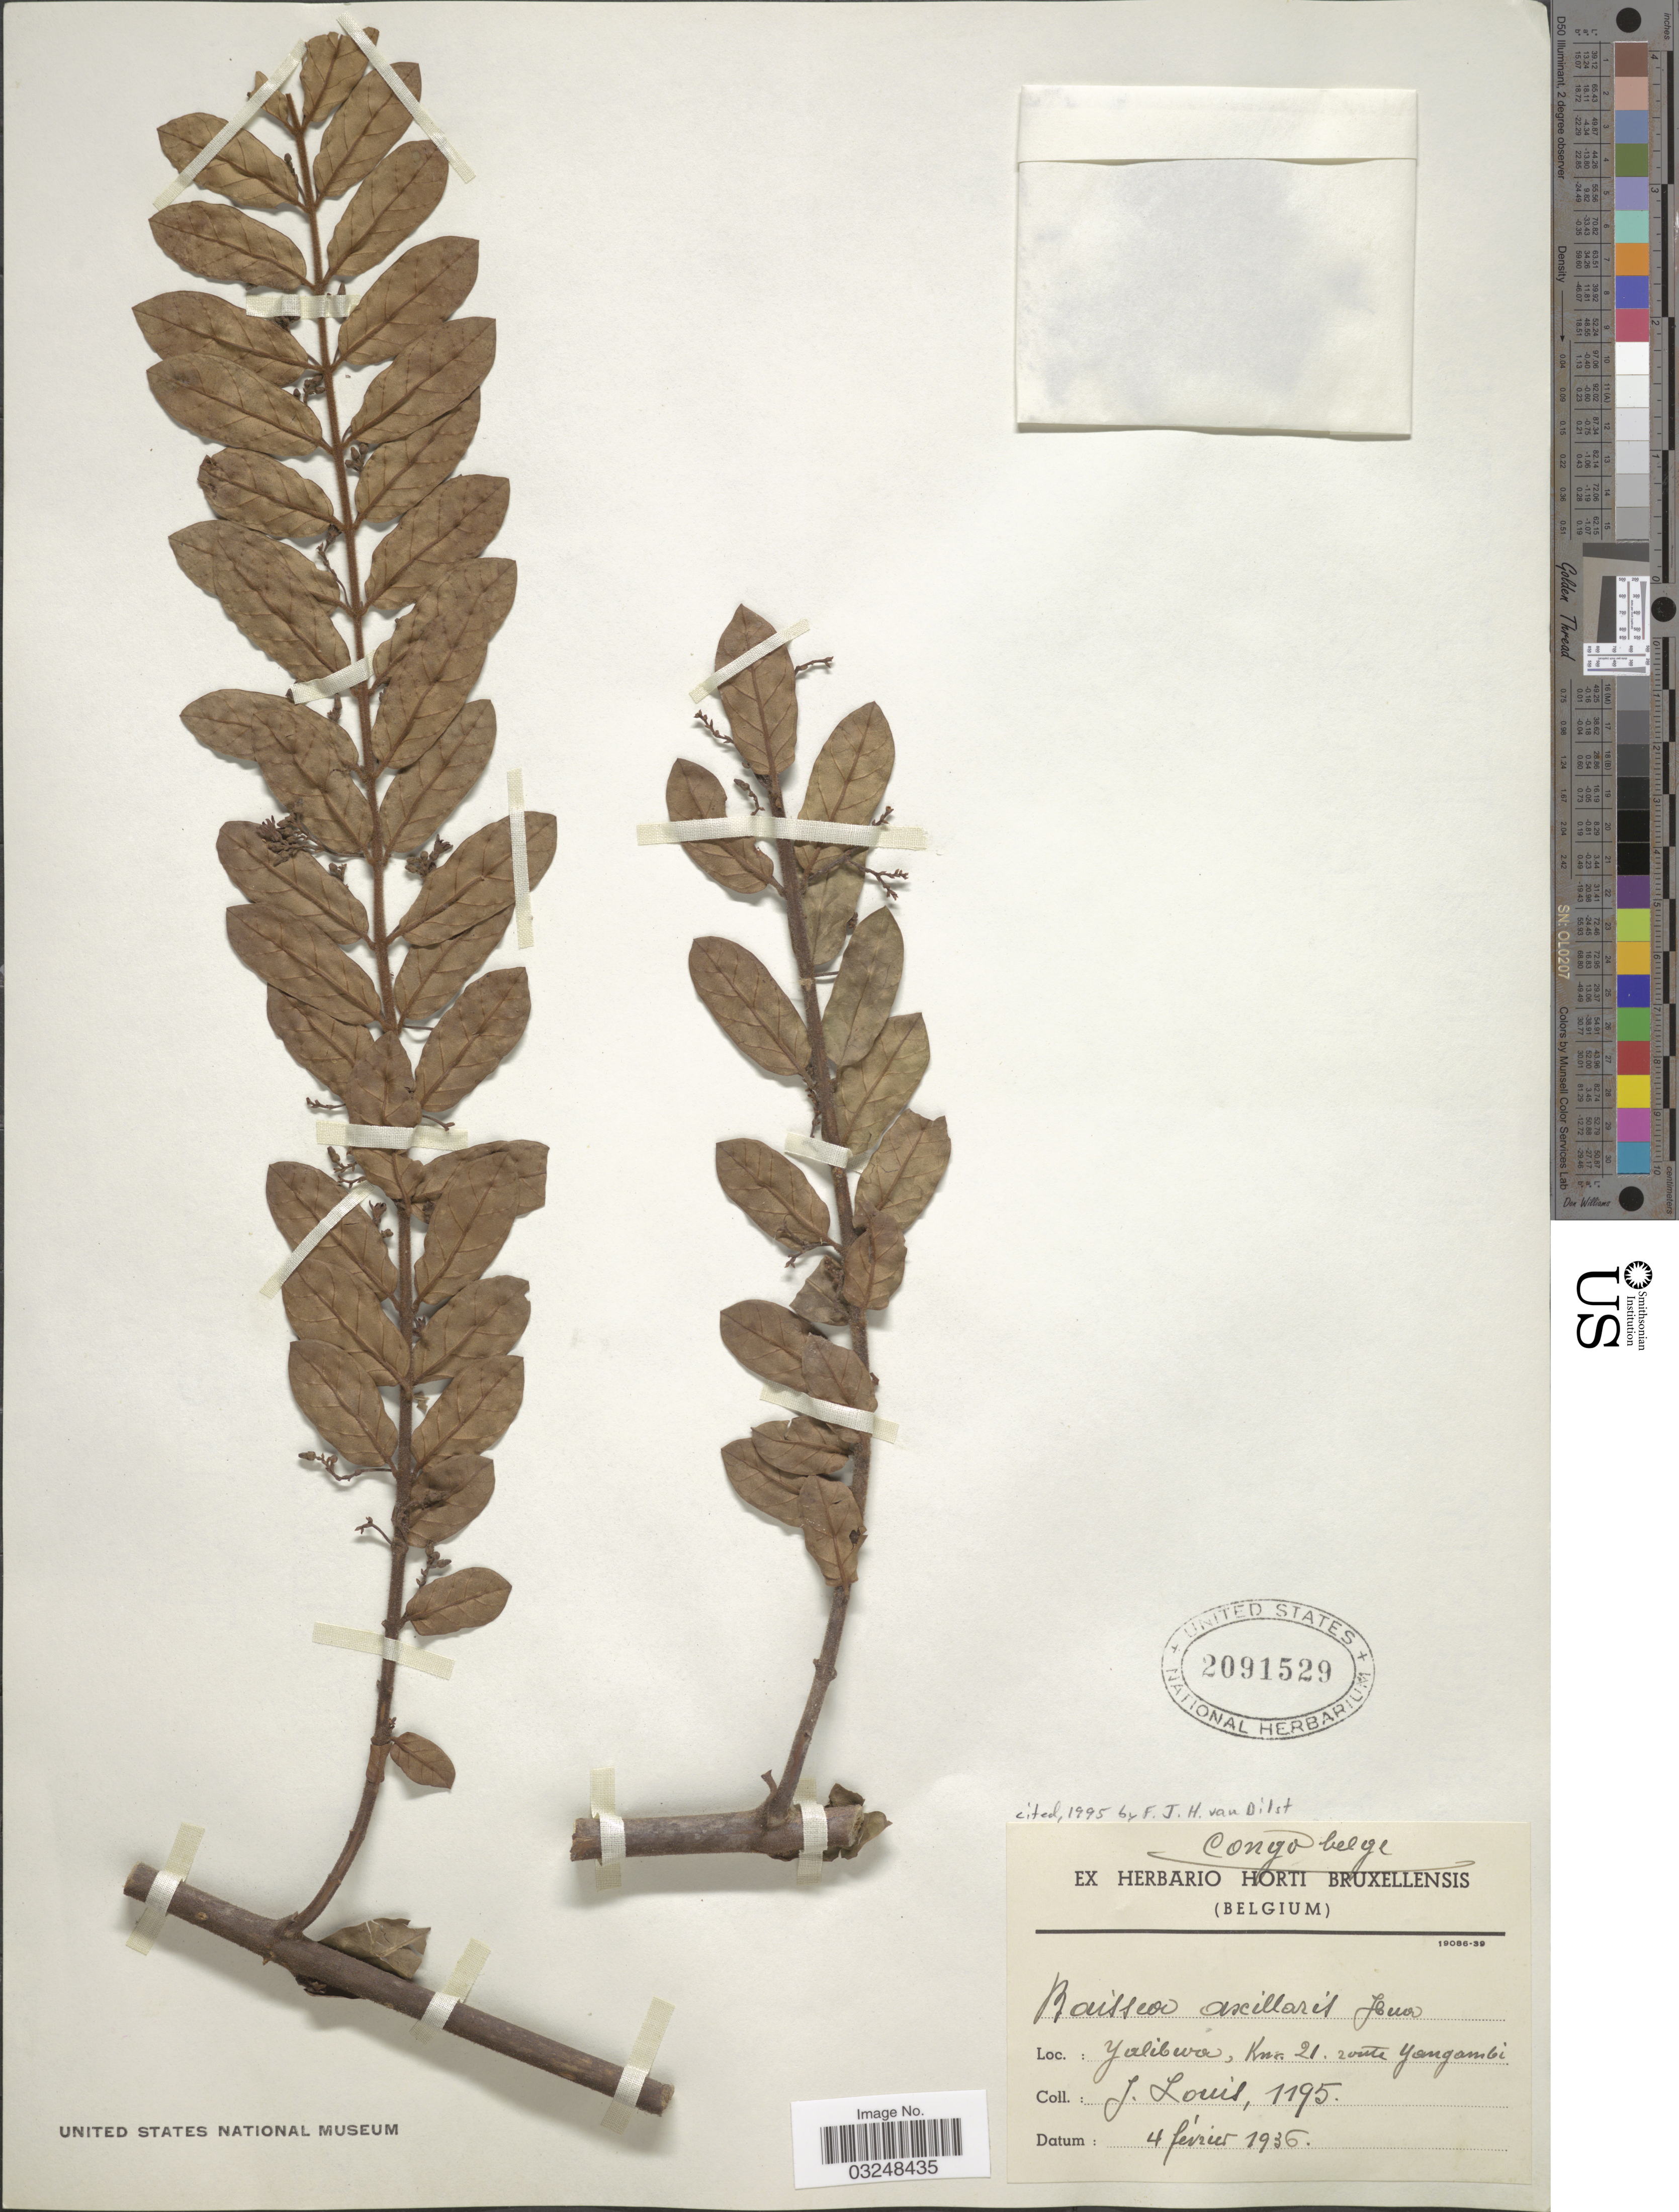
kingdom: Plantae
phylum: Tracheophyta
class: Magnoliopsida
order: Gentianales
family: Apocynaceae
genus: Baissea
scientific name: Baissea axillaris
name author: (Benth.) Hua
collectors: J. Louis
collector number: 1195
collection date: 1936-02-04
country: Congo, Democratic Republic of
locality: Congo Belge, Yalibwa, Km 21, route Yangambi.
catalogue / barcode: US 2091529